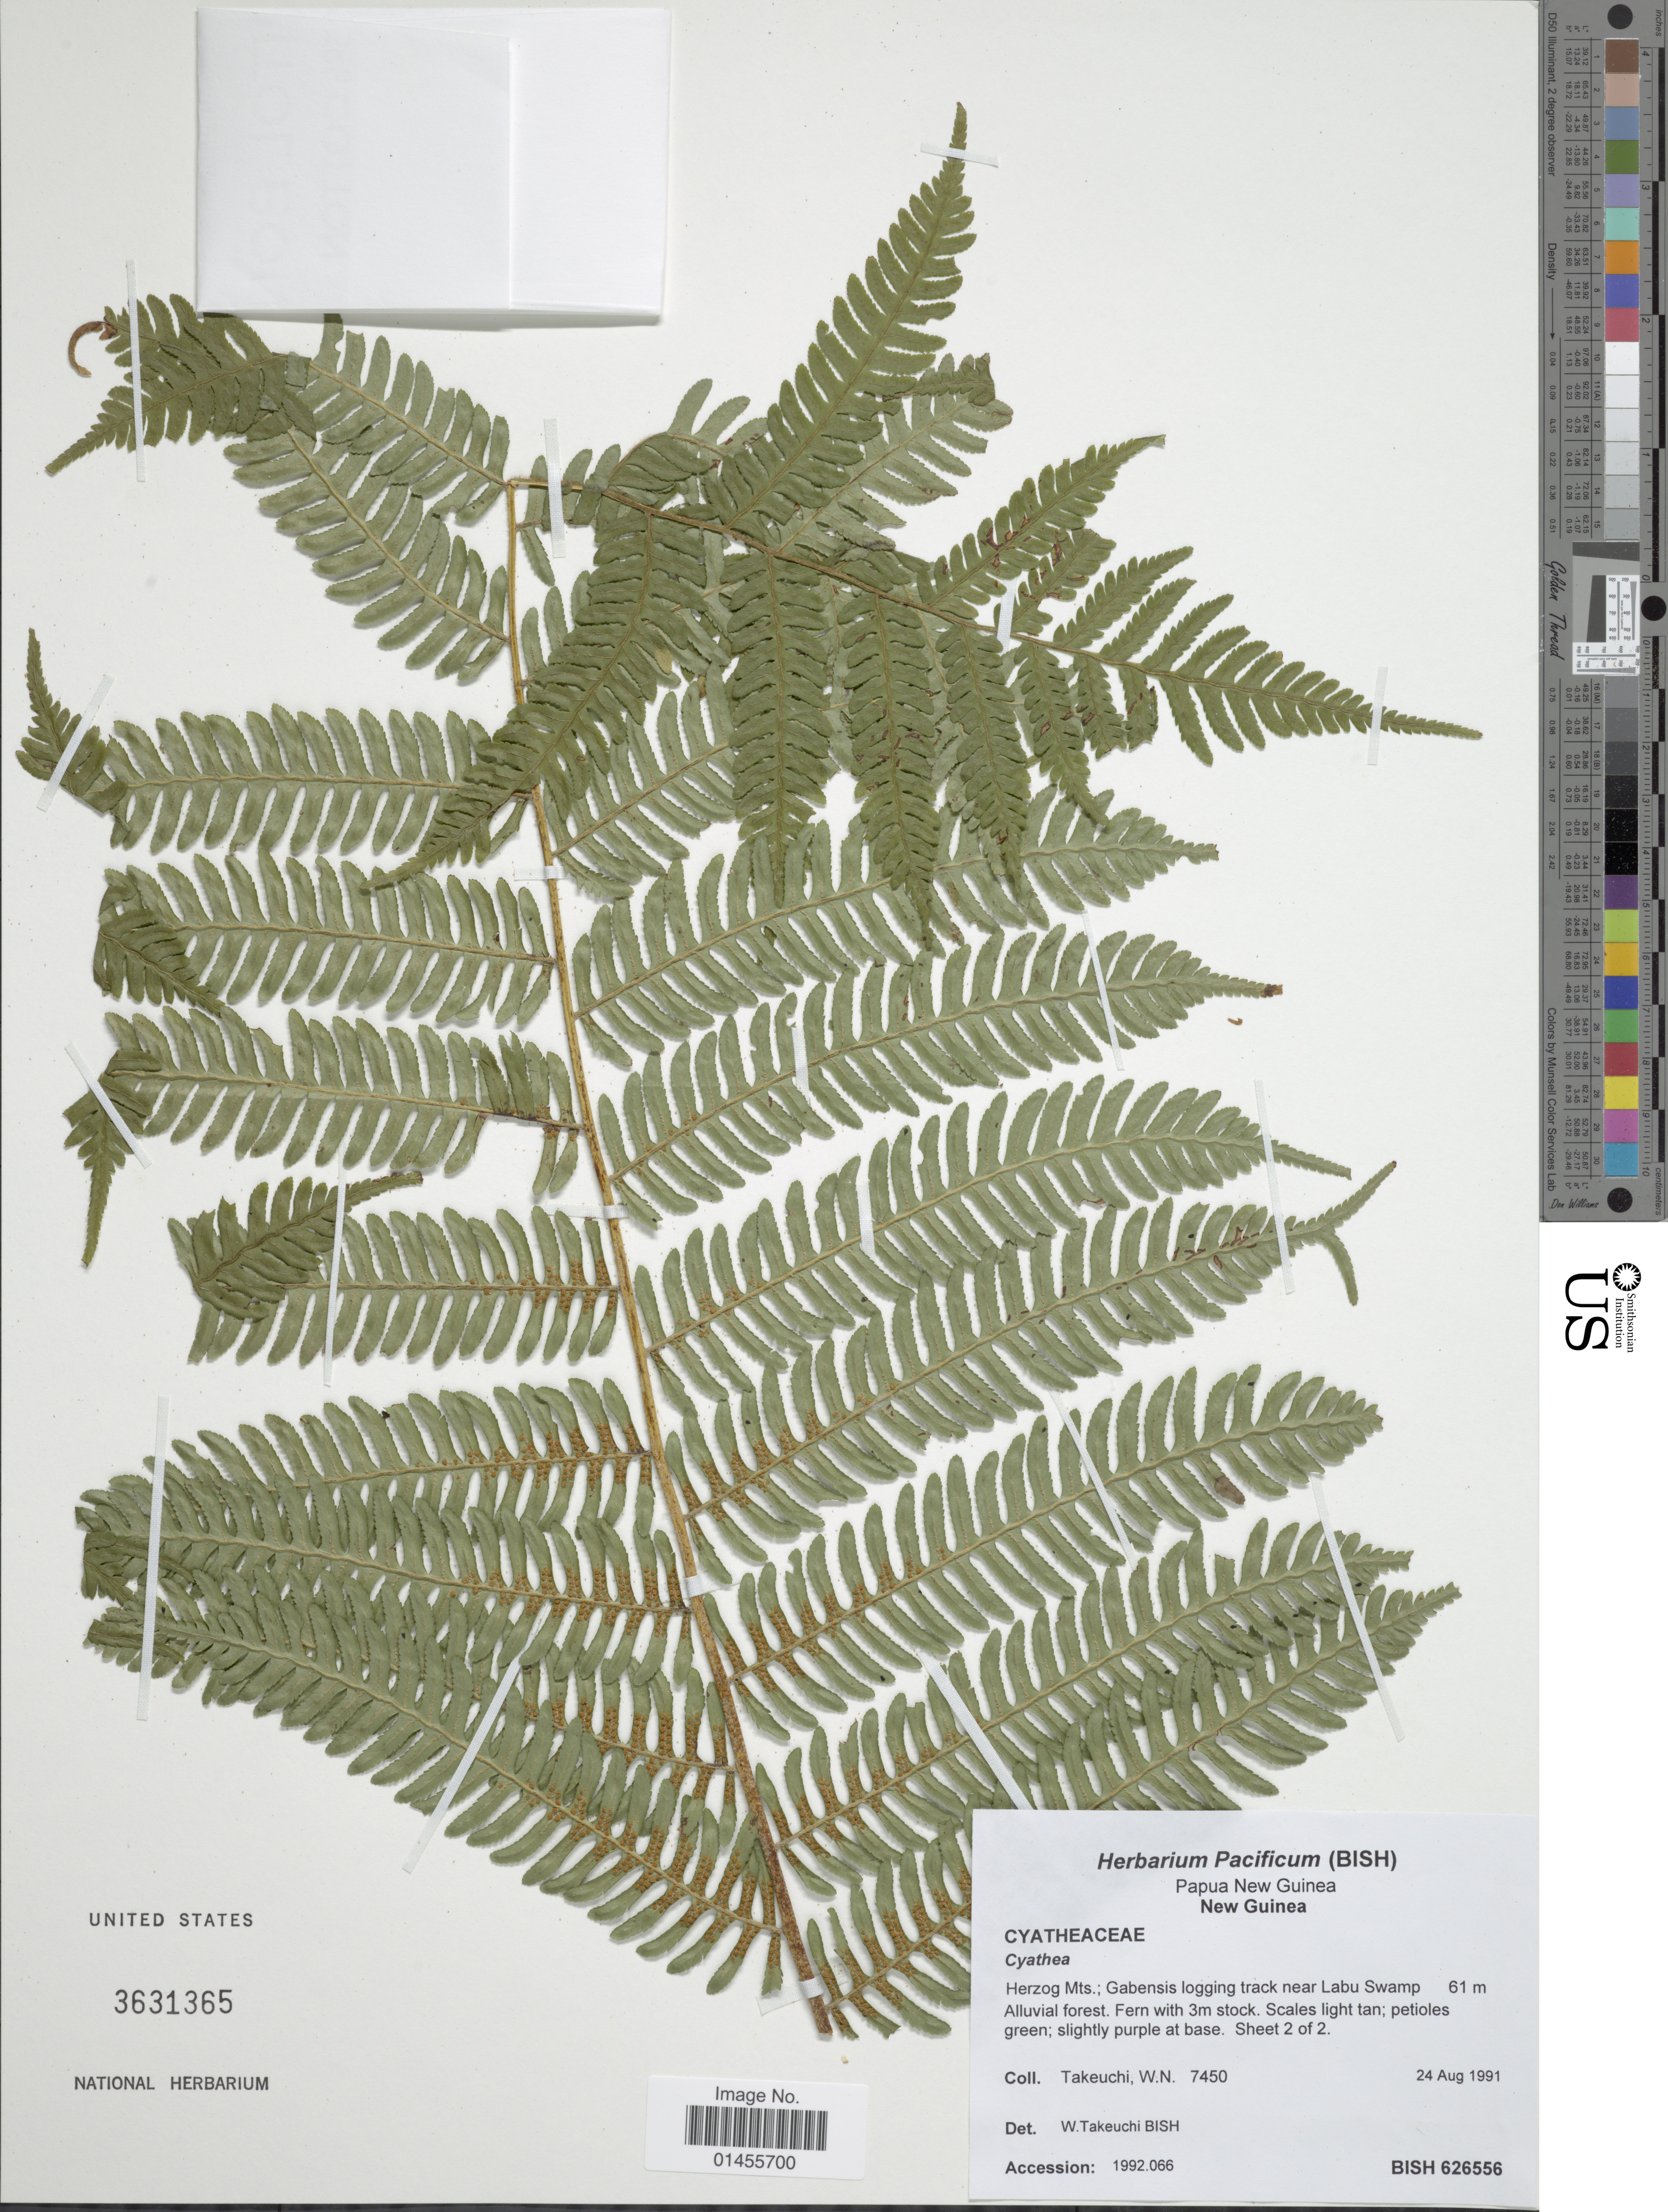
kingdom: Plantae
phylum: Tracheophyta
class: Polypodiopsida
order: Cyatheales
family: Cyatheaceae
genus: Alsophila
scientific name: Alsophila sp.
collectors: W. N. Takeuchi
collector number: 7450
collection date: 1991-08-24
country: Papua New Guinea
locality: New Guinea. Herzog Mts.; Gabensis logging track near Labu Swamp. Alluvial forest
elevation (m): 61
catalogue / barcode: US 3631365